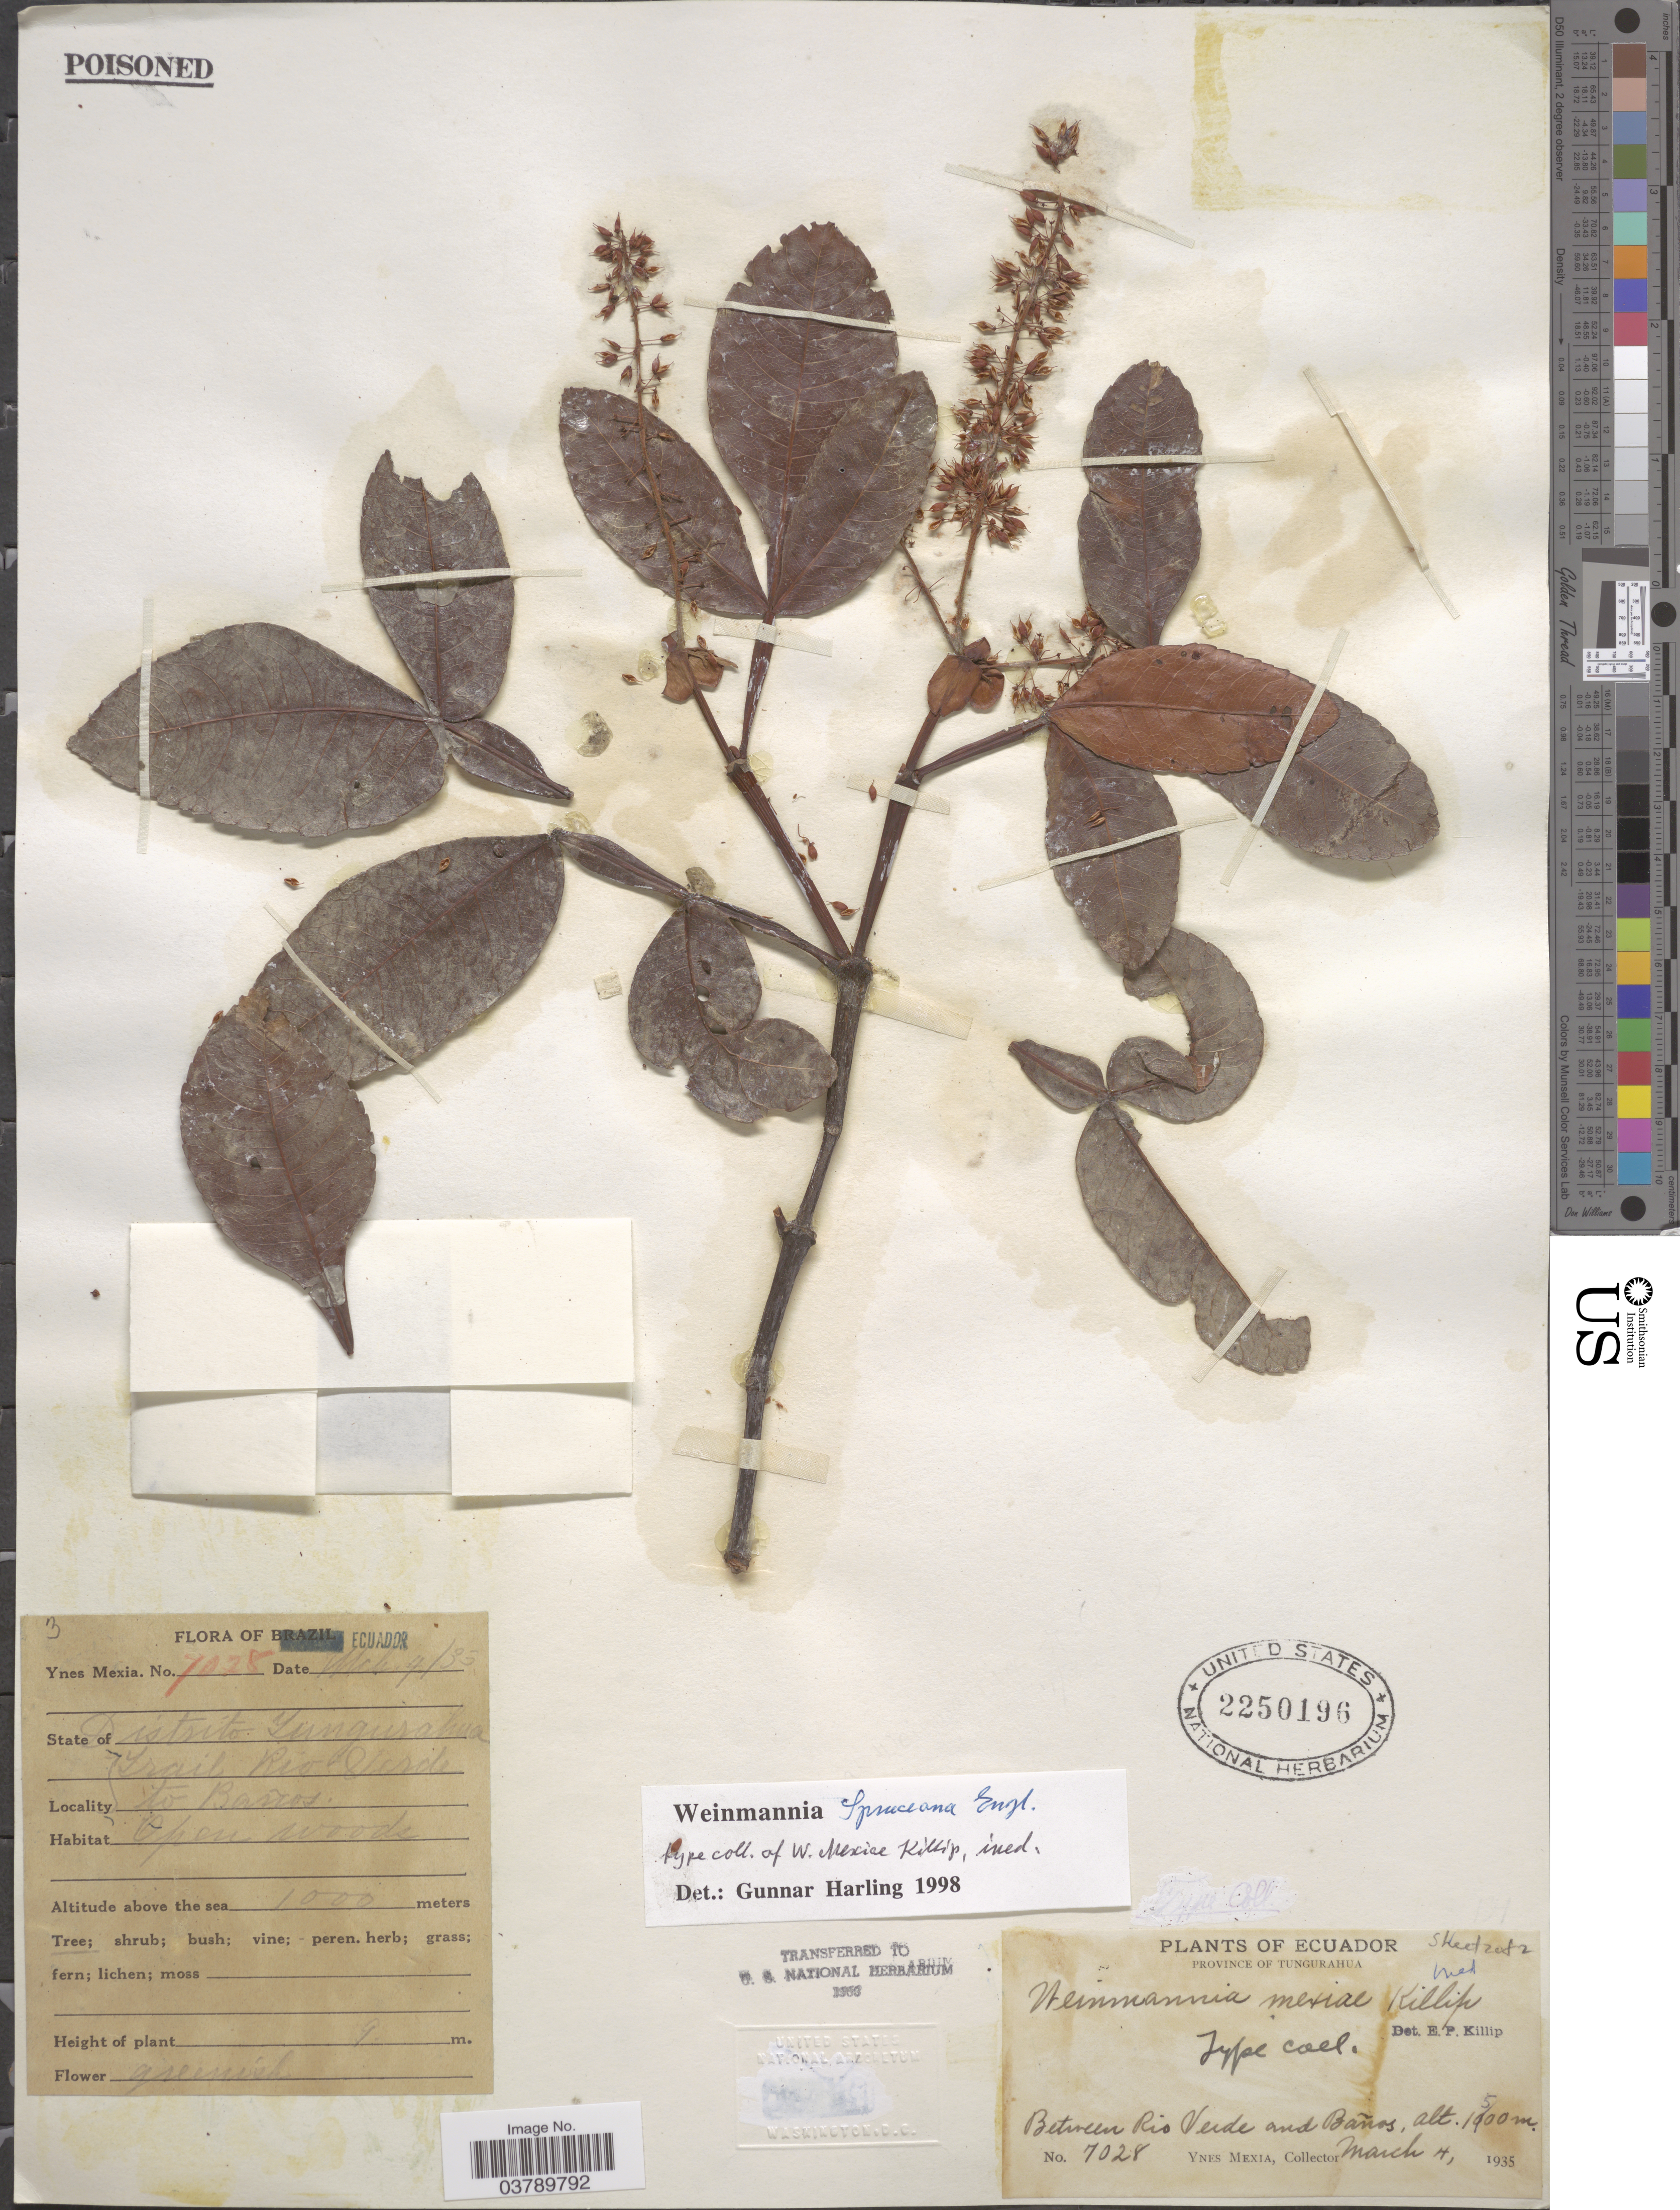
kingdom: Plantae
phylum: Tracheophyta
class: Magnoliopsida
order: Oxalidales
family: Cunoniaceae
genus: Weinmannia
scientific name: Weinmannia spruceana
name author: Engl.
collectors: Y. Mexia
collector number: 7028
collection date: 1935-03-04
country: Ecuador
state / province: Tungurahua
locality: Between Rio Verde and Baños. Distrito Tungurahua. Trail Rio Verde to Baños.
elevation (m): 1000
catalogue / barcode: US 2250196